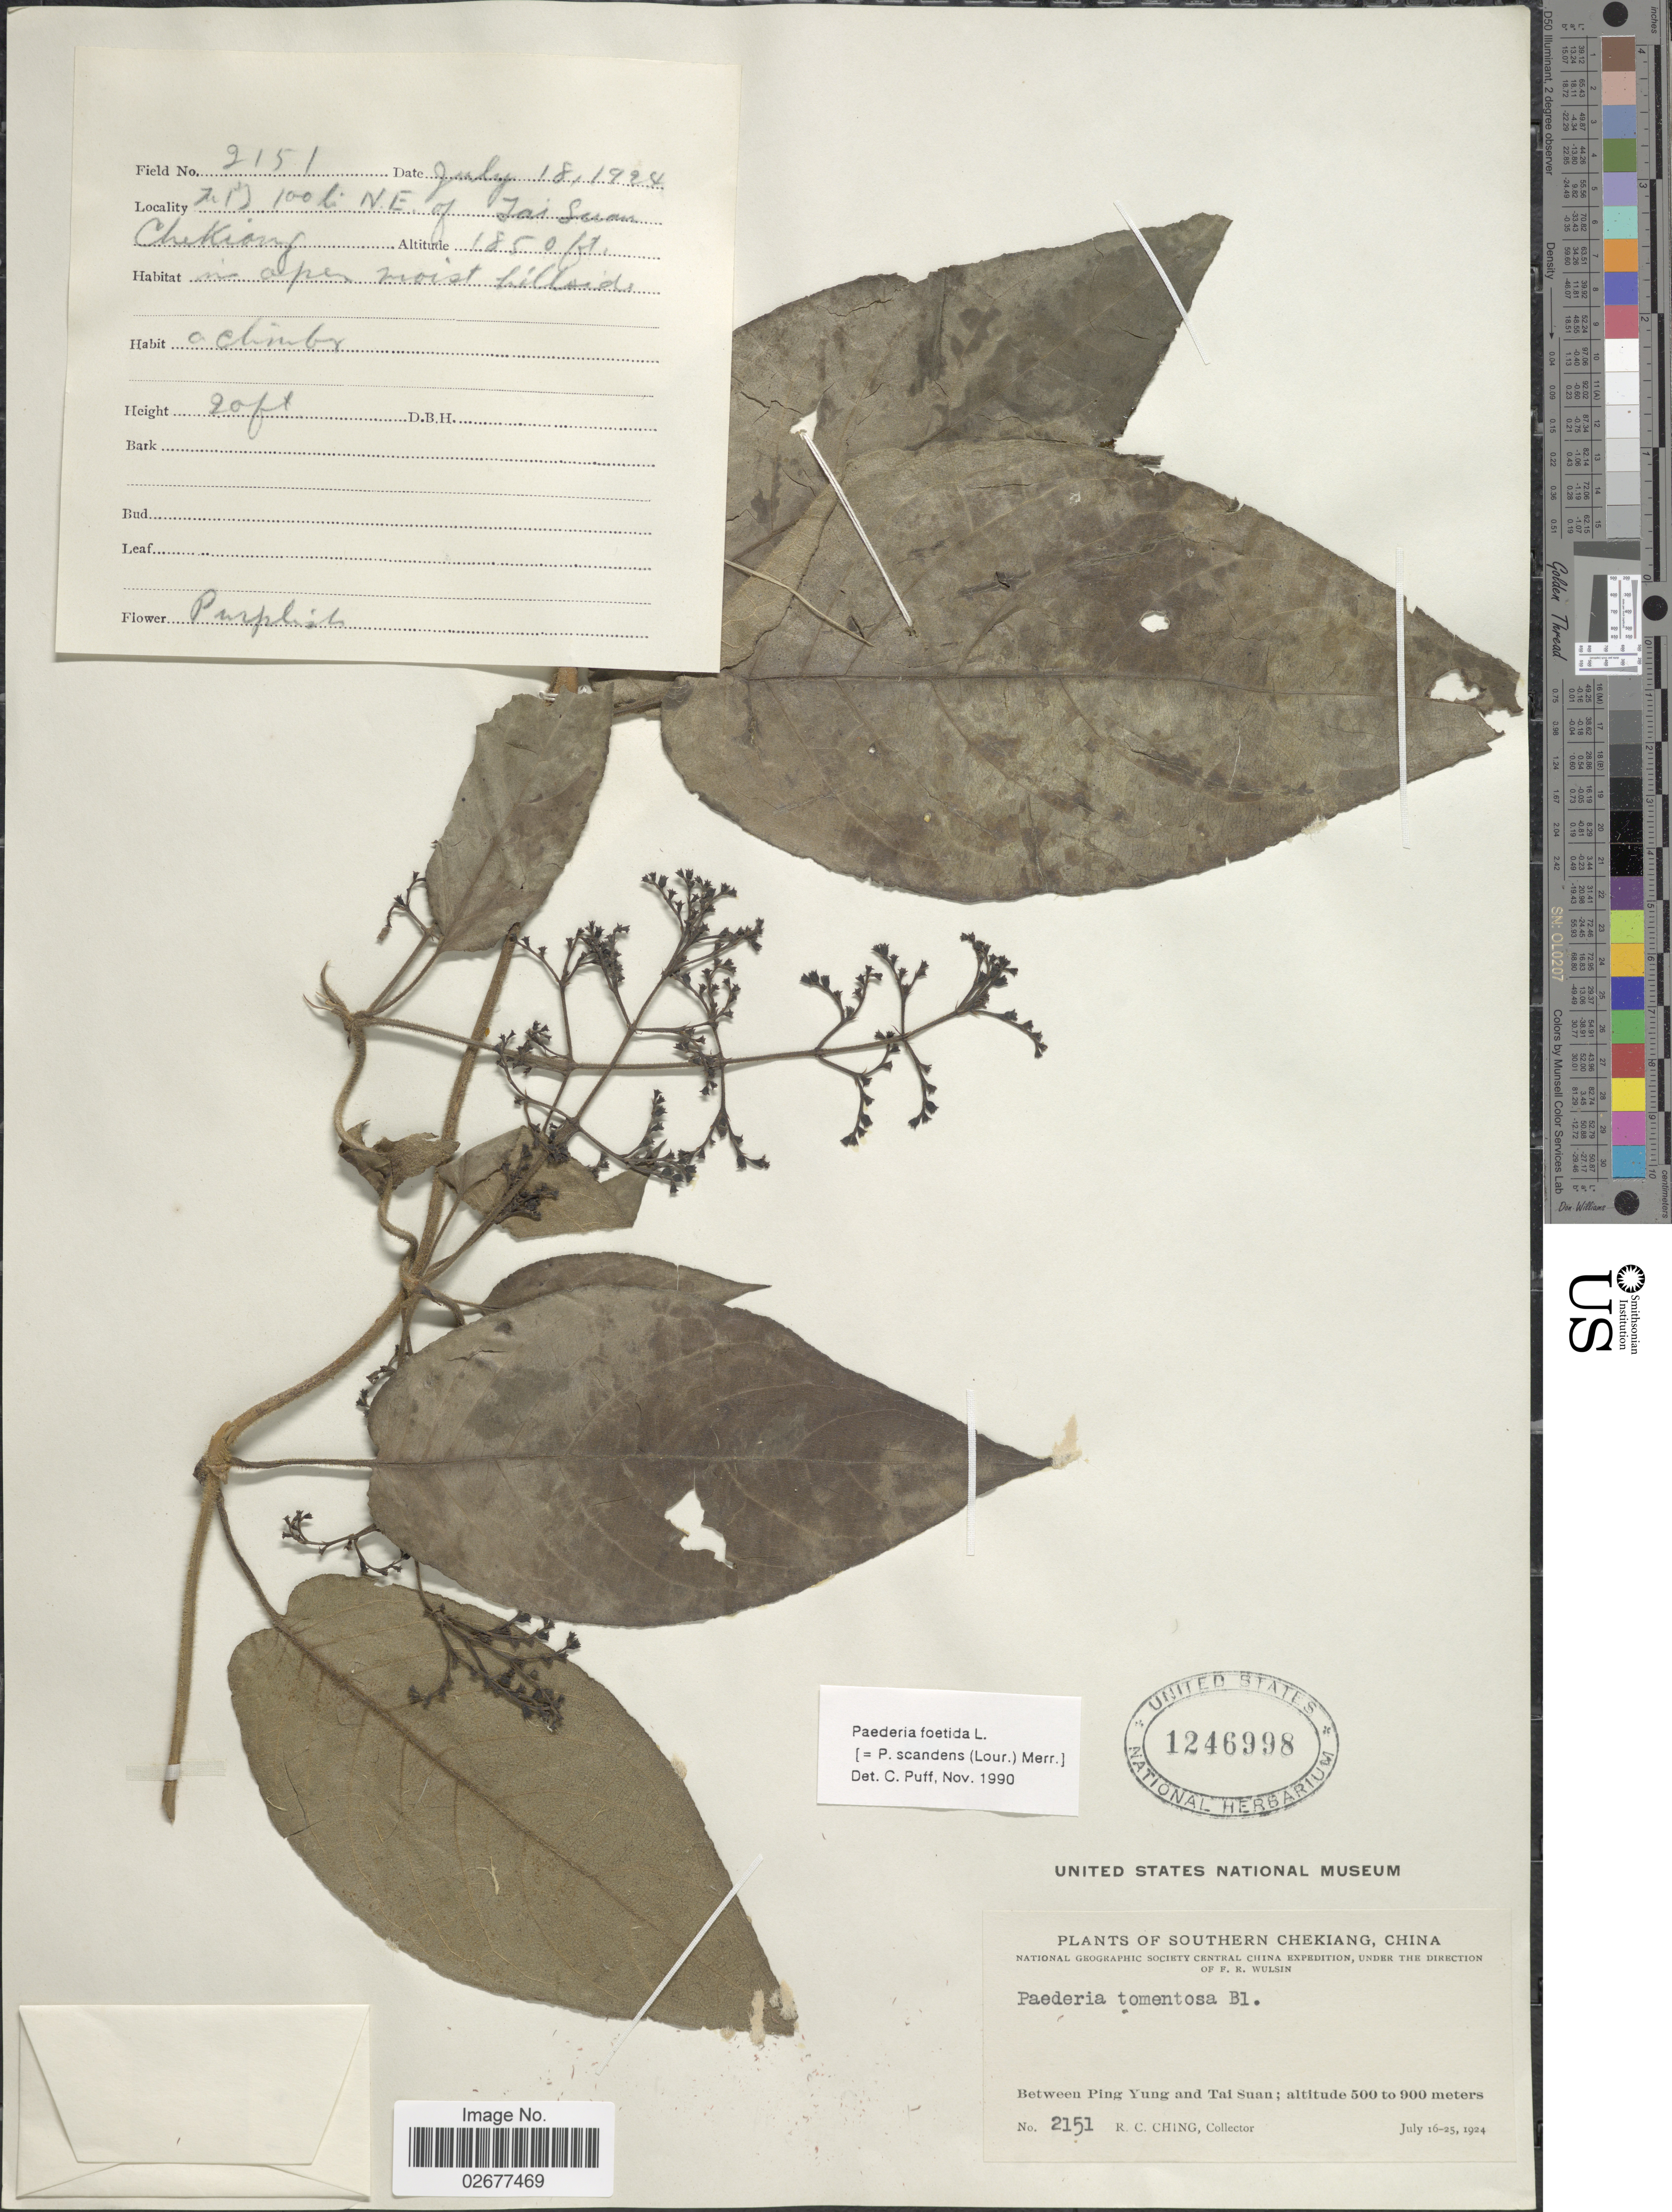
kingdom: Plantae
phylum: Tracheophyta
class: Magnoliopsida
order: Gentianales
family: Rubiaceae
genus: Paederia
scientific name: Paederia foetida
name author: L.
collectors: R. C. Ching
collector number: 2151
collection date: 1924-07-18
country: China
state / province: Zhejiang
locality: Southern Chekiang. Between Ping Yung and Tai Suan. [illegible text] 100 li. N.E. of Tai Suan.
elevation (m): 564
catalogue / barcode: US 1246998